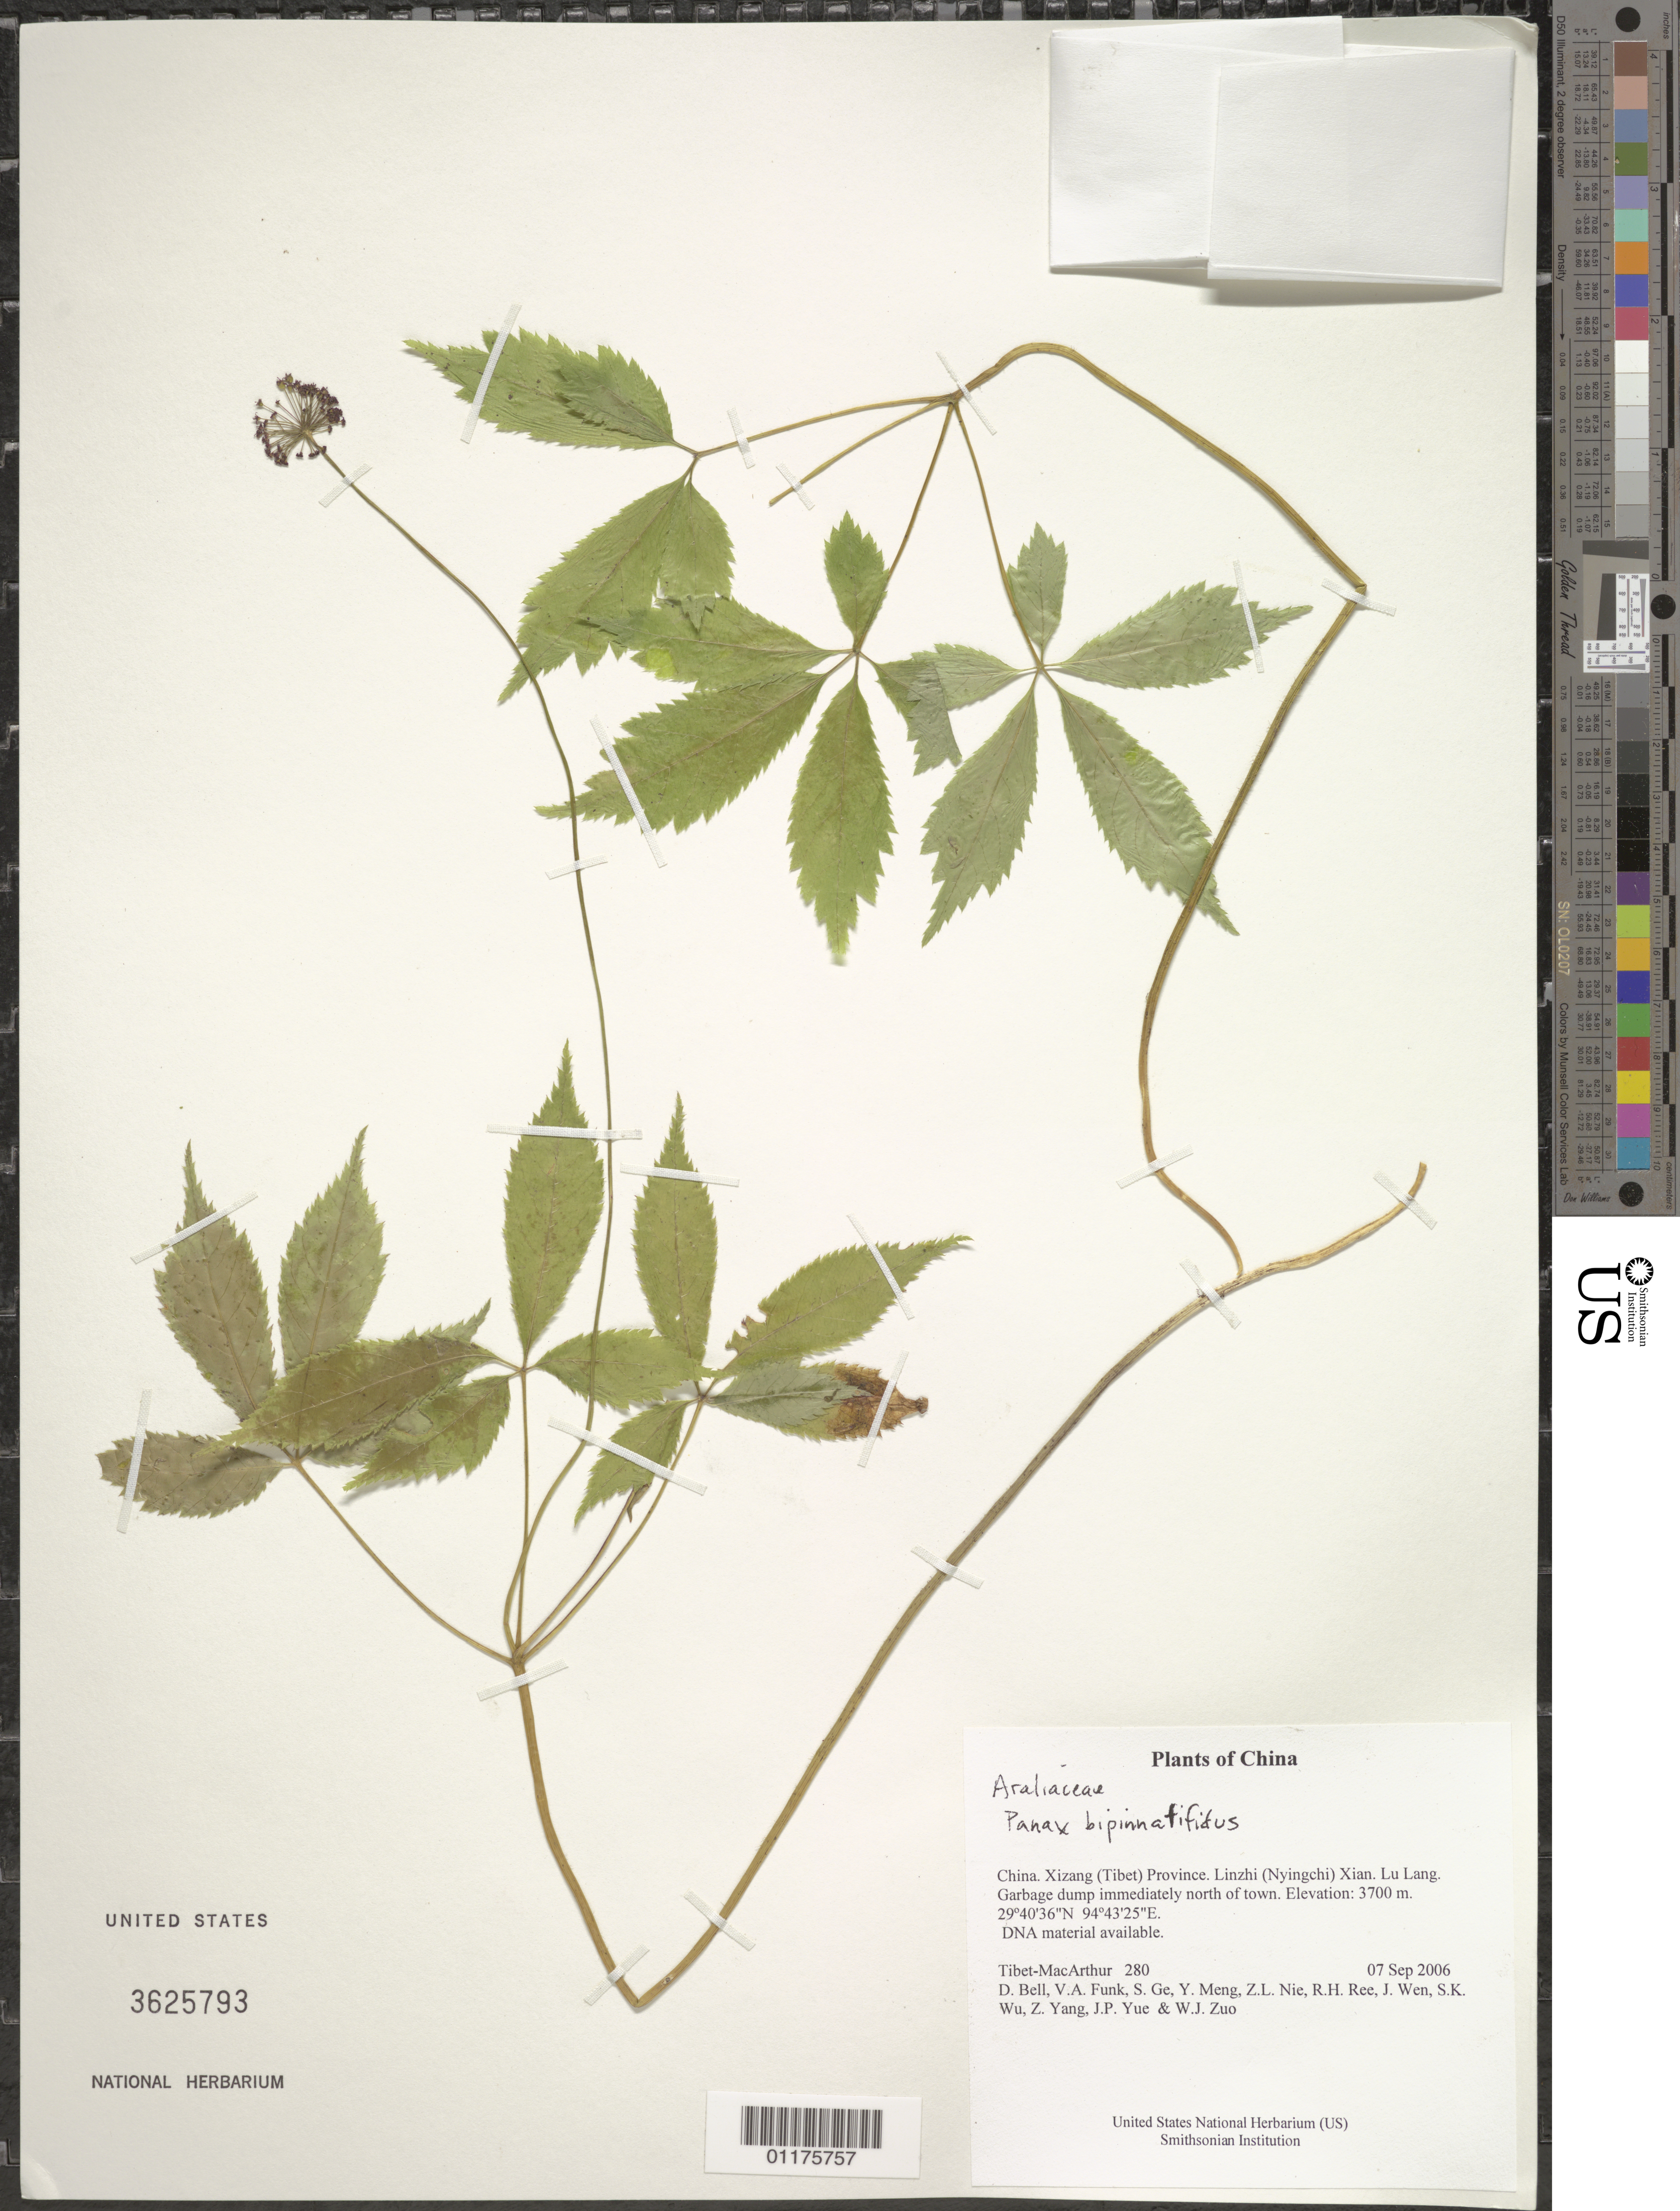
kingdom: Plantae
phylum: Tracheophyta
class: Magnoliopsida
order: Apiales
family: Araliaceae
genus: Panax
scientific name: Panax bipinnatifidus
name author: Seem.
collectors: Tibet-MacArthur, D. A. Bell, V. Funk, S. Ge, Y. Meng, Z. Nie, R. Ree, J. Wen, S. K. Wu, Z. Yang, J. Yue & W. Zuo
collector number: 280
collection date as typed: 07 Sep 2006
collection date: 2006-09-07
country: China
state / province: Xizang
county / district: Linzhi (Nyingchi) Xian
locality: Lu Lang. Garbage dump immediately north of town.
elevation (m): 3700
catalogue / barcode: US 3625793